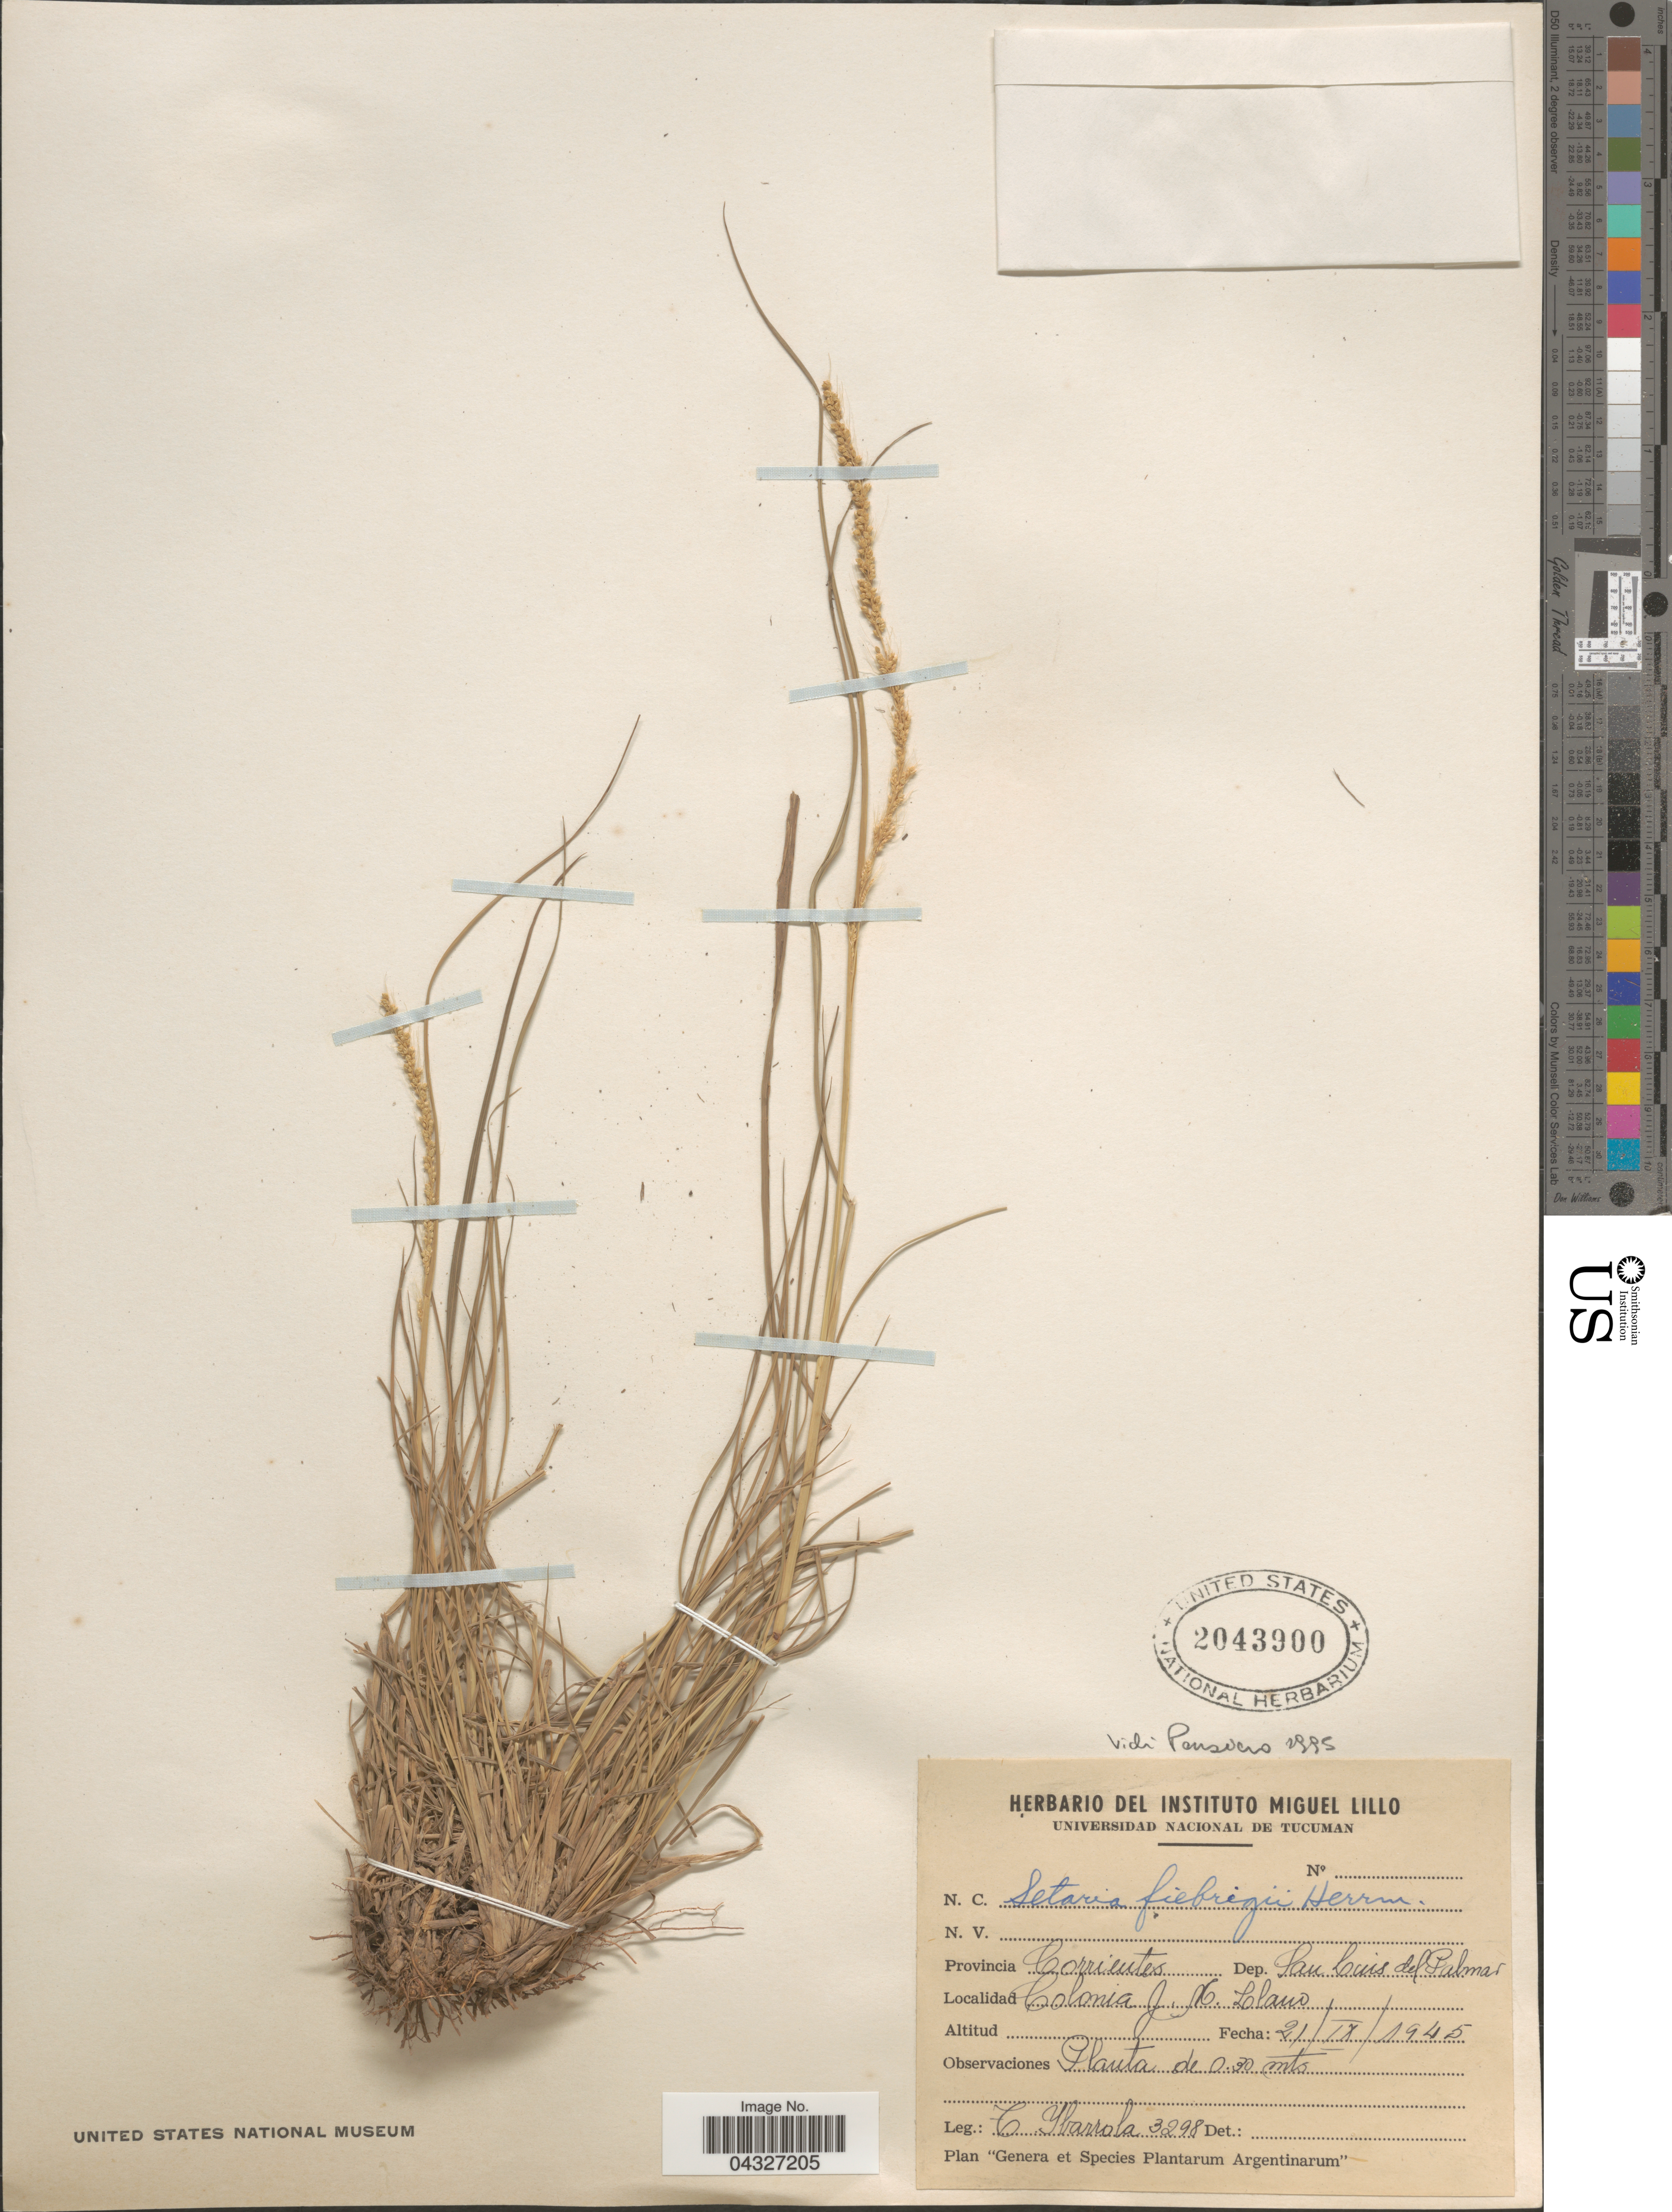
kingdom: Plantae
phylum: Tracheophyta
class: Liliopsida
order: Poales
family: Poaceae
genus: Setaria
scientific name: Setaria fiebrigii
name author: R.A.W. Herrm.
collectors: T. Ibarrola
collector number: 3298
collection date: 1945-09-21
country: Argentina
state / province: Corrientes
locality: Dep. San Luis del Palmar. Colonia J. M. Llano.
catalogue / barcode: US 2043900